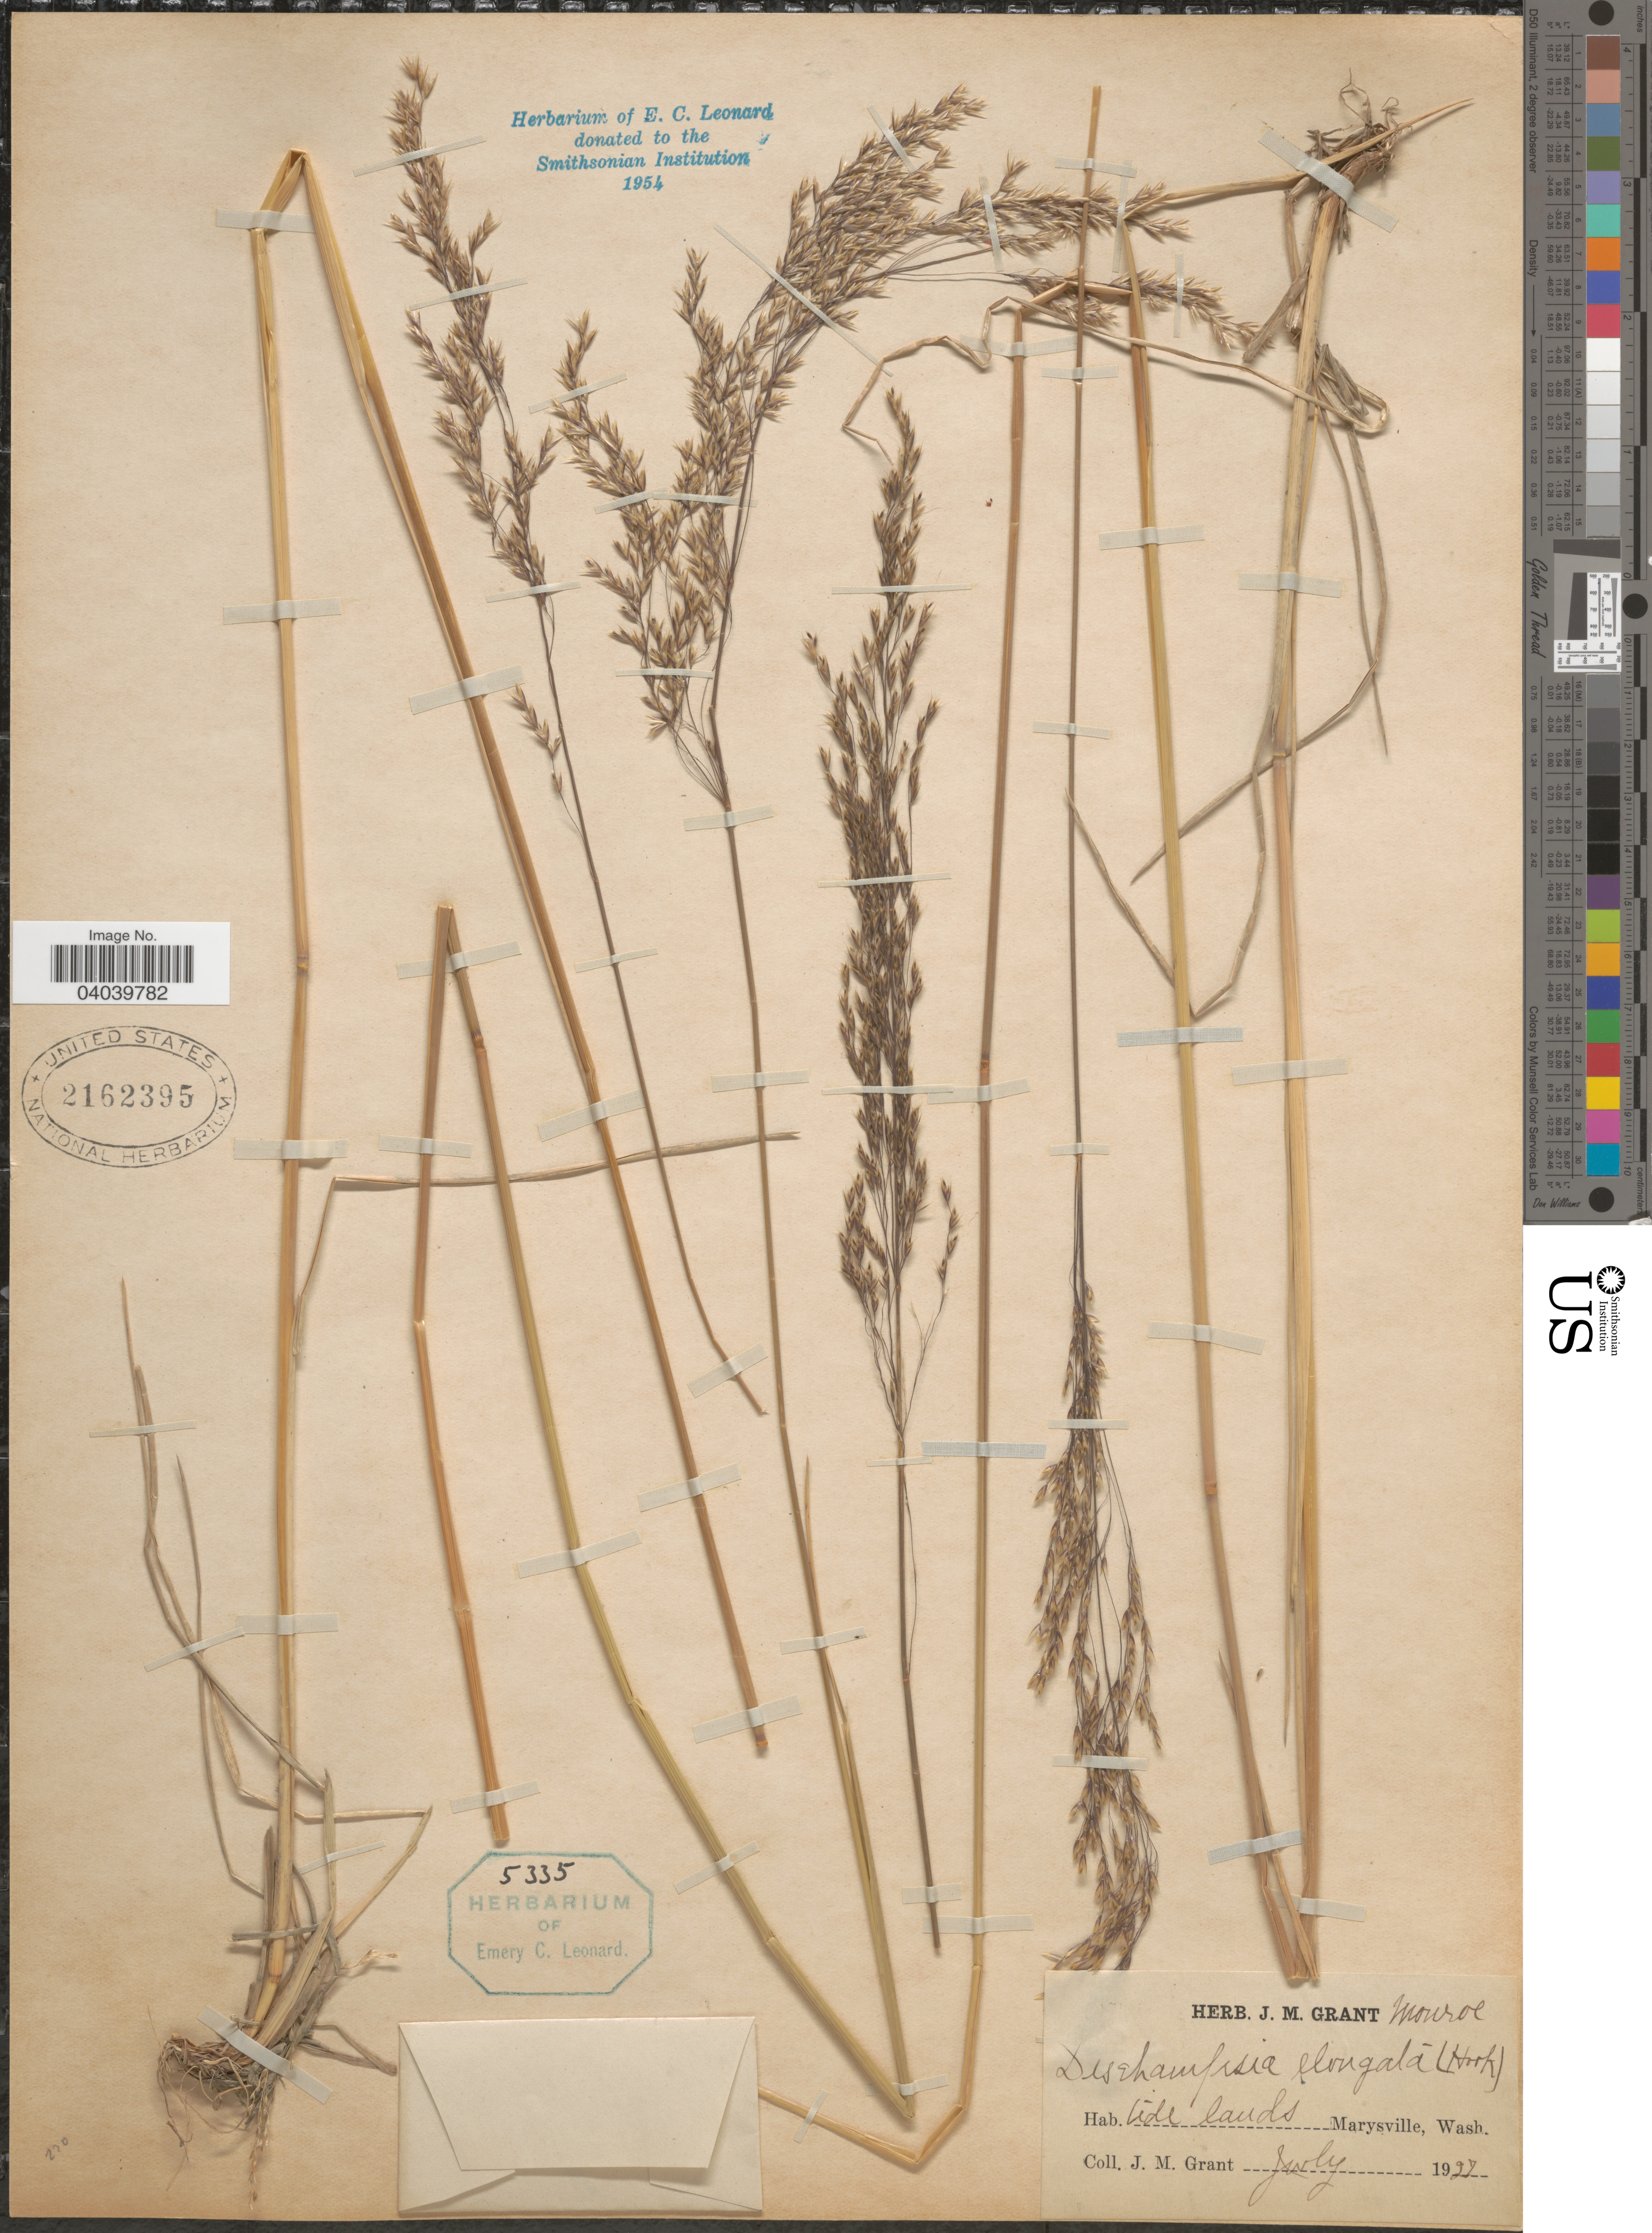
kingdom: Plantae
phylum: Tracheophyta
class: Liliopsida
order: Poales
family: Poaceae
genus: Deschampsia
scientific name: Deschampsia elongata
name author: (Hook.) Munro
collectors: J. M. Grant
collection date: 1927-07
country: United States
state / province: Washington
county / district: Snohomish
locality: Marysville.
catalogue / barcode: US 2162395